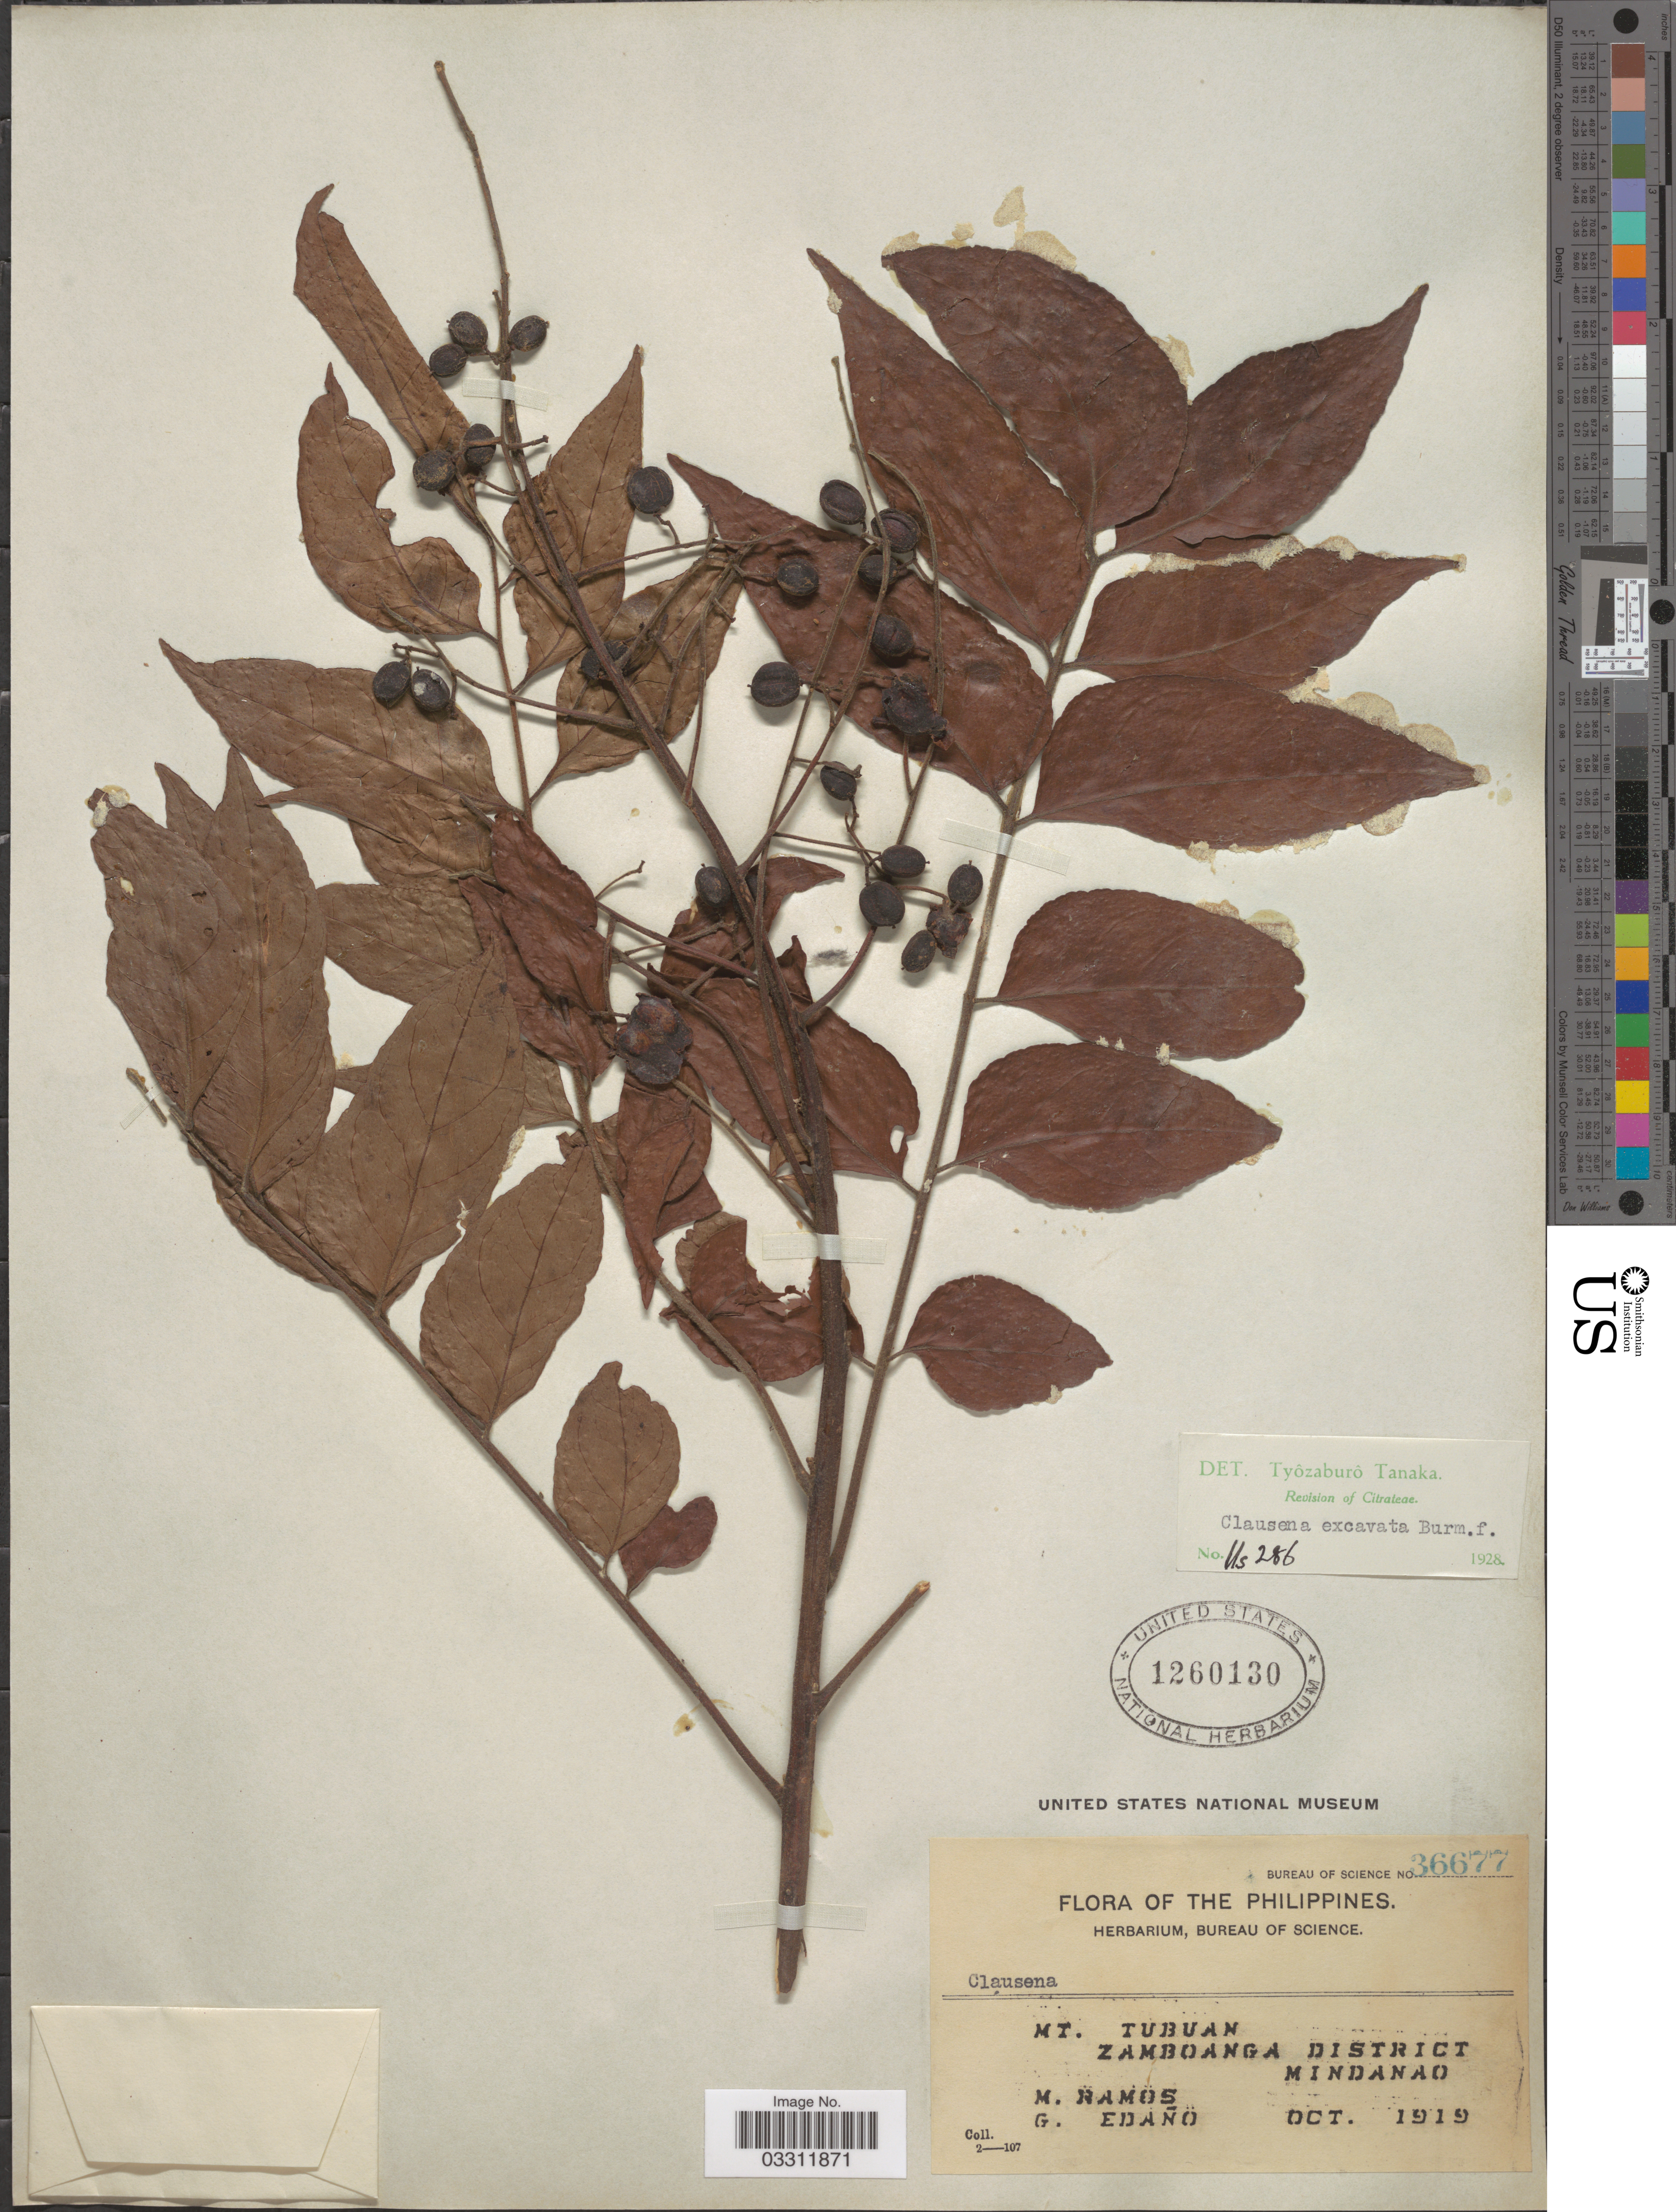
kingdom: Plantae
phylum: Tracheophyta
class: Magnoliopsida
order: Sapindales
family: Rutaceae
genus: Clausena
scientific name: Clausena excavata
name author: Burm. f.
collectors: M. Ramos & G. Edaño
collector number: Bureau of Science 36677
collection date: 1919-10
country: Philippines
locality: Mt. Tubuan. Zamboanga District. Mindanao.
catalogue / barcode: US 1260130